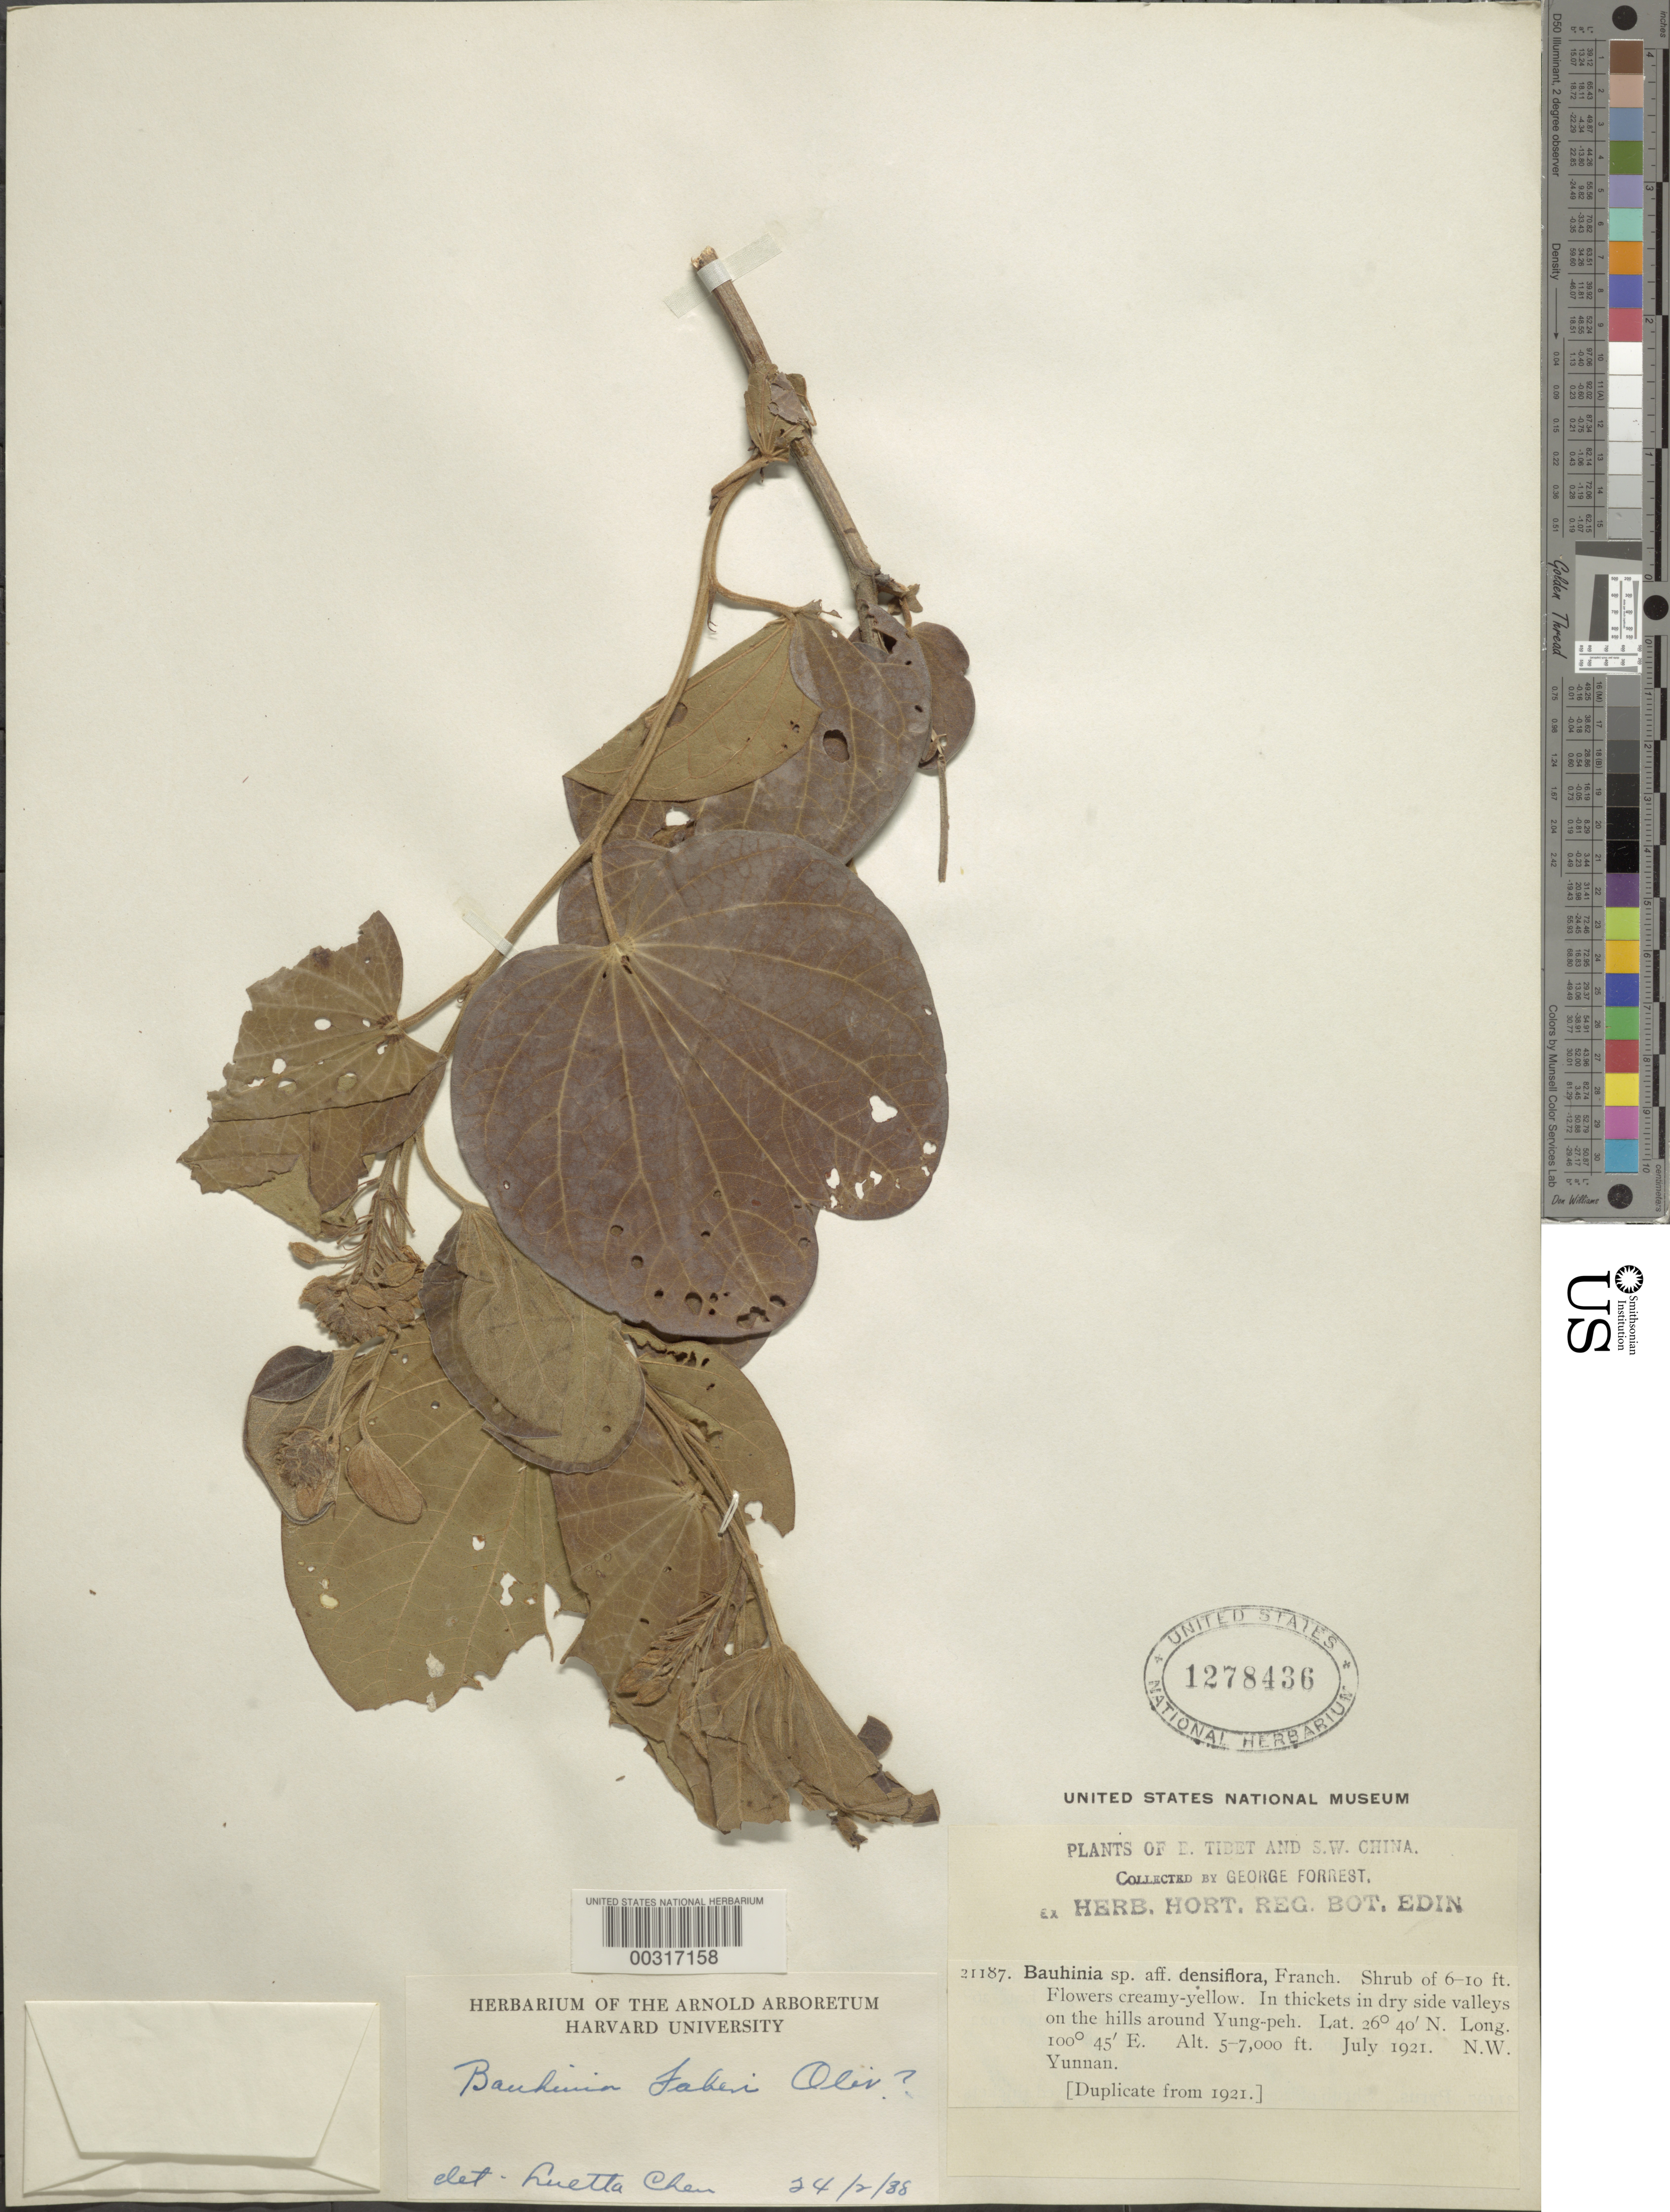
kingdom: Plantae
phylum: Tracheophyta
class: Magnoliopsida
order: Fabales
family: Fabaceae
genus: Bauhinia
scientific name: Bauhinia brachycarpa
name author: Wall. ex Benth.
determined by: U.S. National Herbarium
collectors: G. Forrest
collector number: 21187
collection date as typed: Jul 1921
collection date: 1921-07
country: China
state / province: Yunnan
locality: Around yung-peh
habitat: Thickets in dry side valleys on the hills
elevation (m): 1524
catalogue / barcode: US 1278436